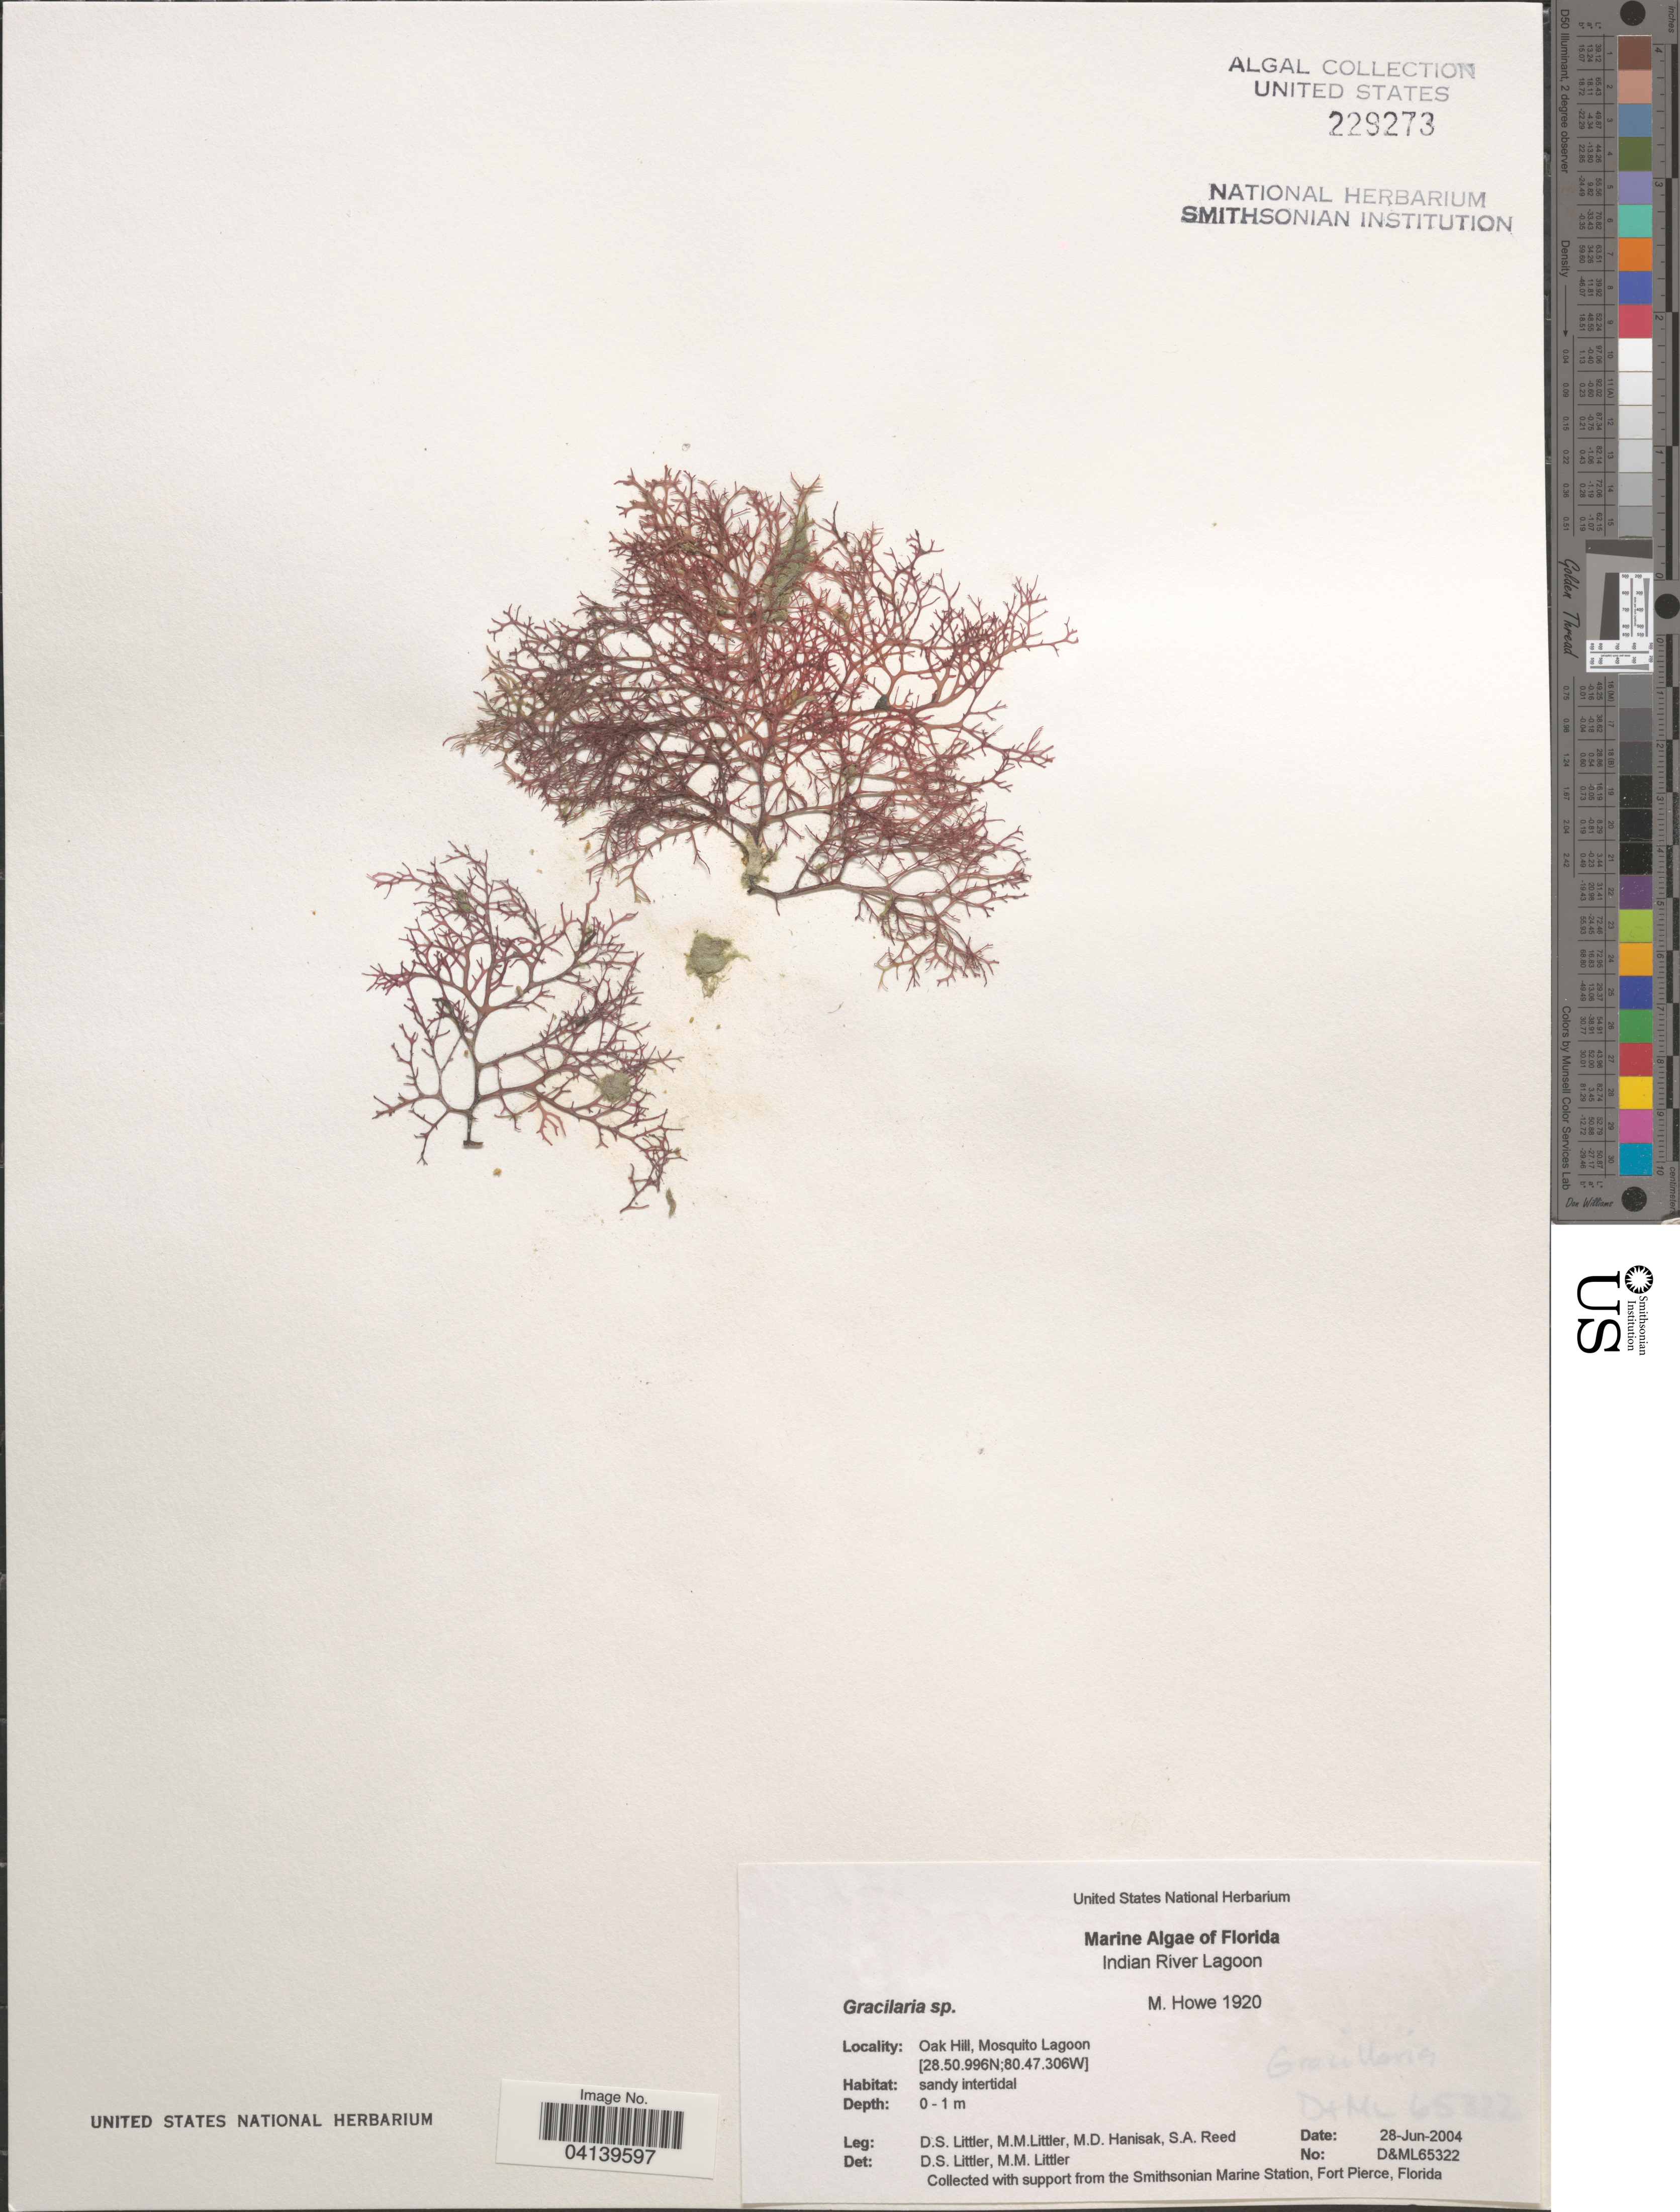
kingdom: Plantae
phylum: Rhodophyta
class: Florideophyceae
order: Gracilariales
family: Gracilariaceae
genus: Gracilaria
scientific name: Gracilaria sp.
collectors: D. S. Littler, M. Hanisak & S. Reed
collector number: D&ML65322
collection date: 2004-06-28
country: United States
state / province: Florida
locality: Indian River Lagoon. Oak Hill, Mosquito Lagoon.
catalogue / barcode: US 229273